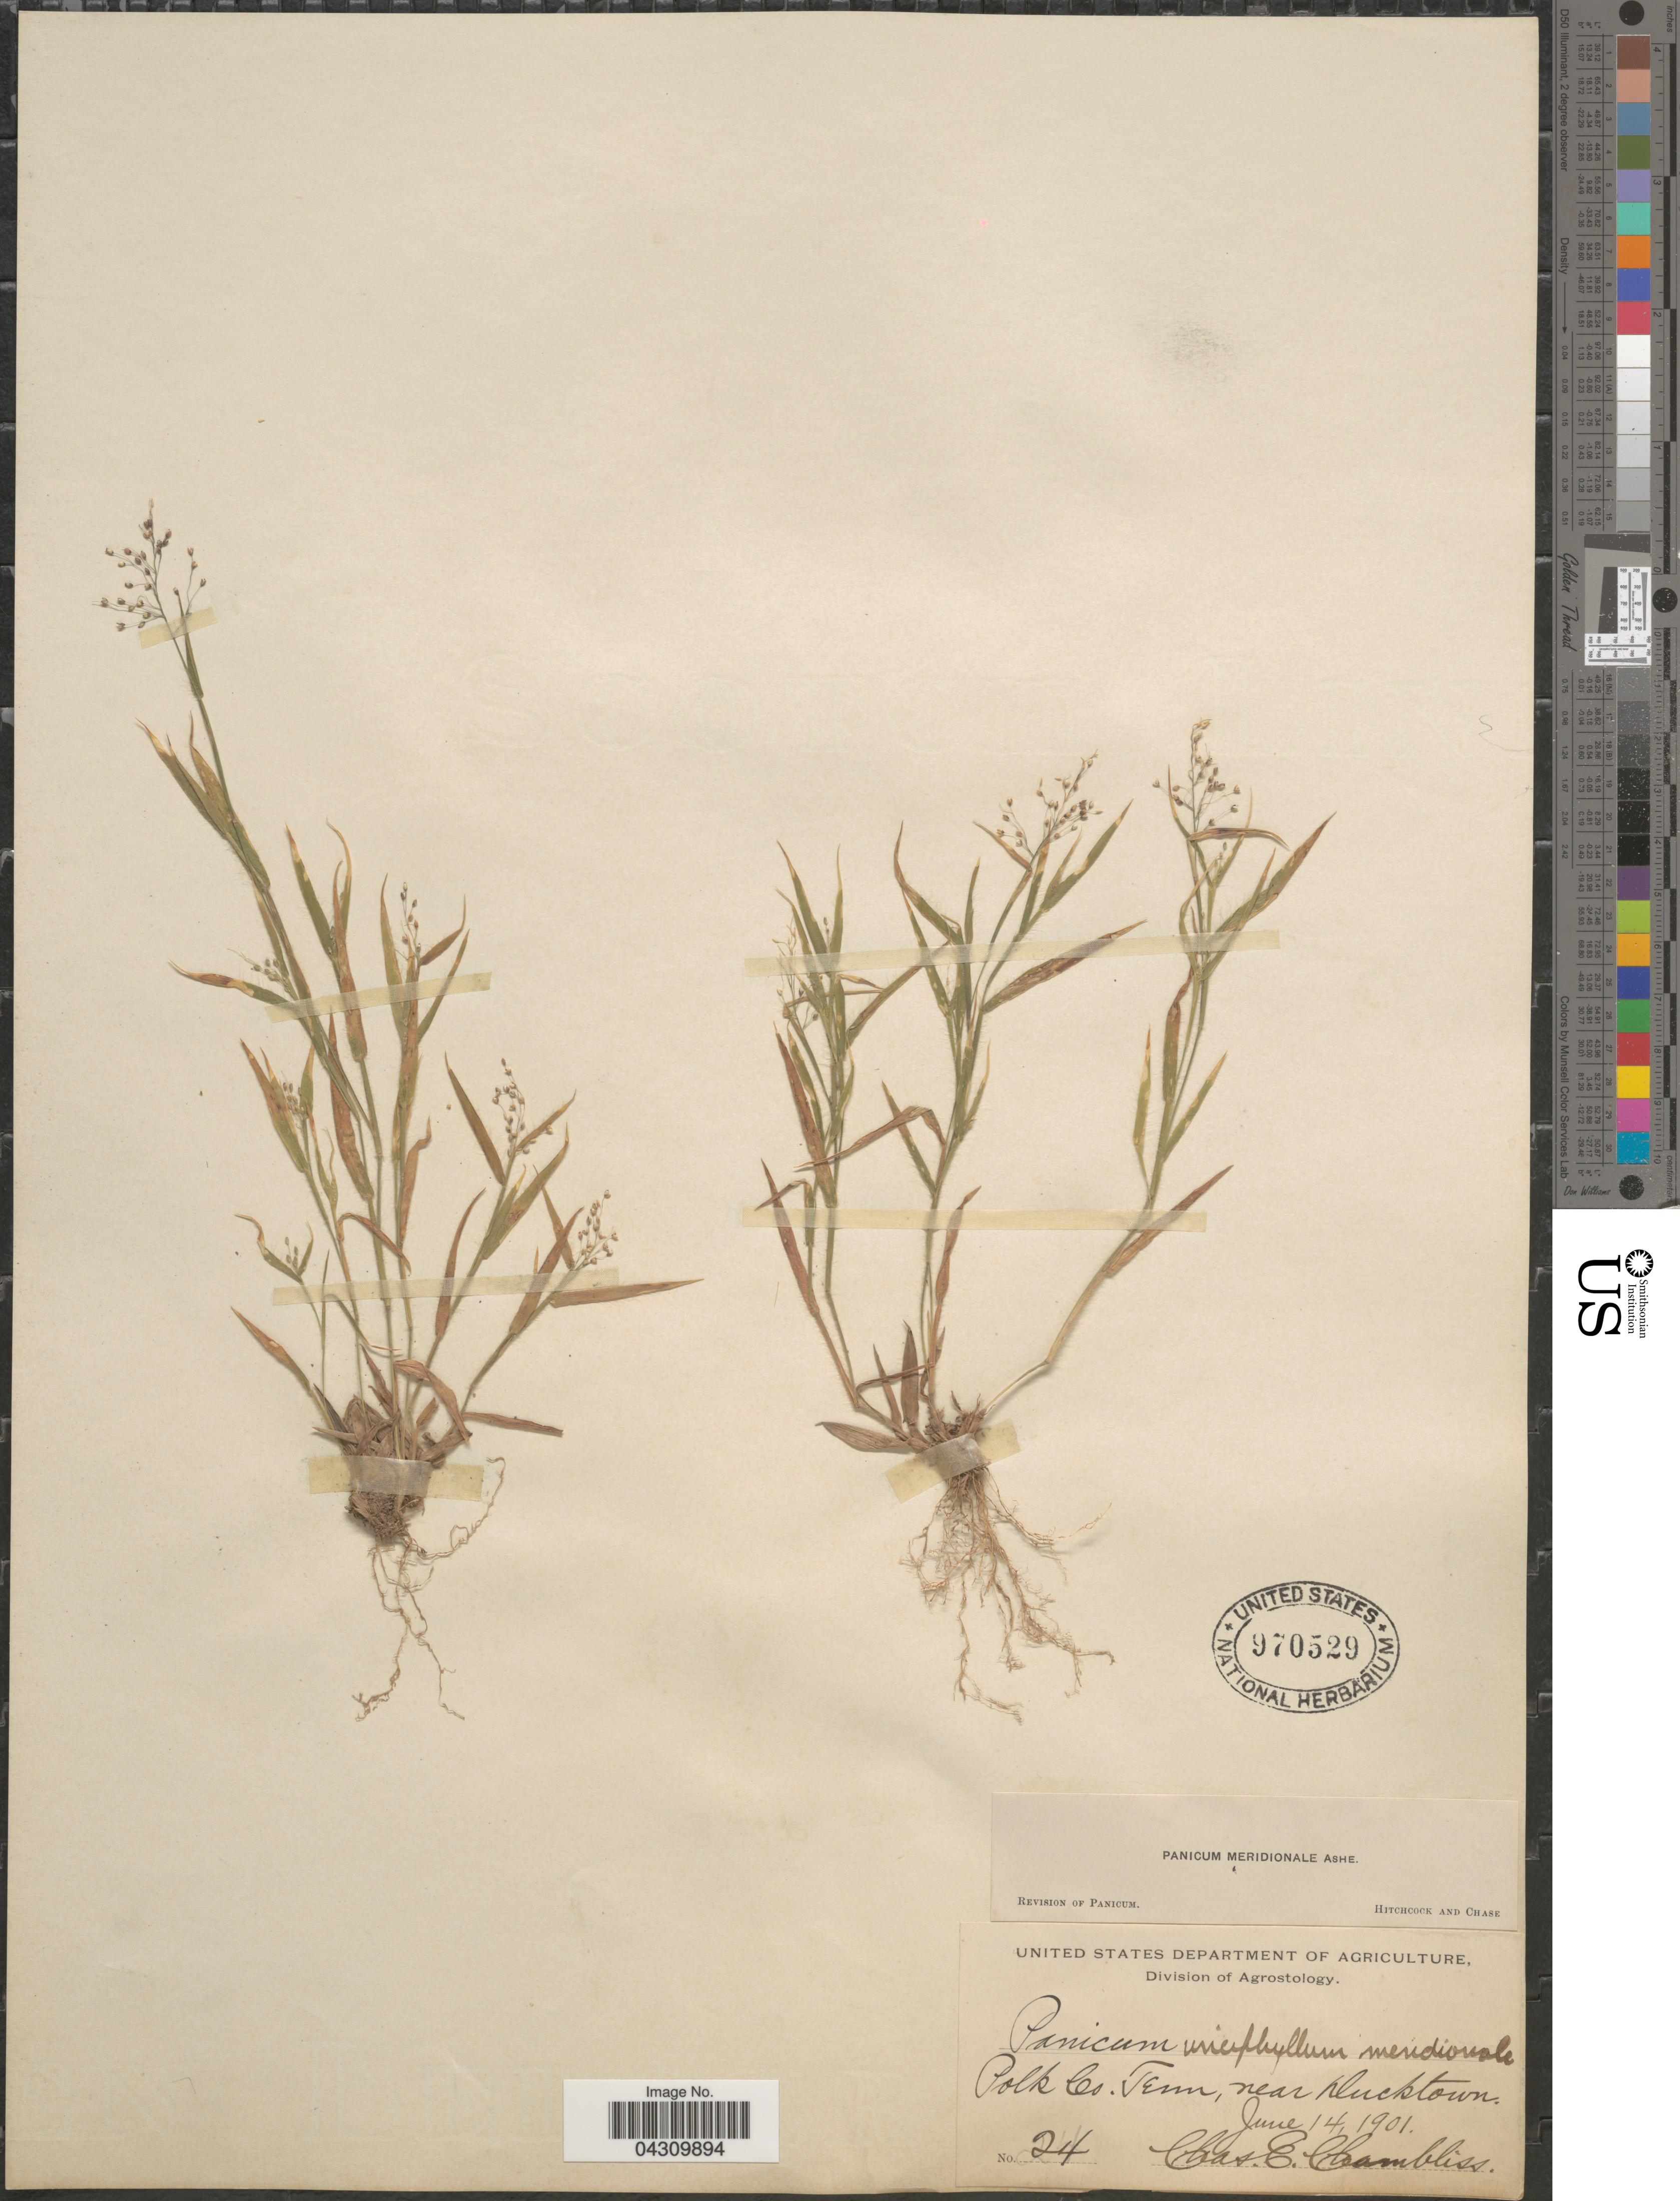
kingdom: Plantae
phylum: Tracheophyta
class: Liliopsida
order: Poales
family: Poaceae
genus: Dichanthelium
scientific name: Dichanthelium acuminatum var. acuminatum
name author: (Sw.) Gould & C.A. Clark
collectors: C. Chambliss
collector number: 24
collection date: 1901-06-14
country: United States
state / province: Tennessee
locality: Polk Co., near Ducktown.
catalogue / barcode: US 970529